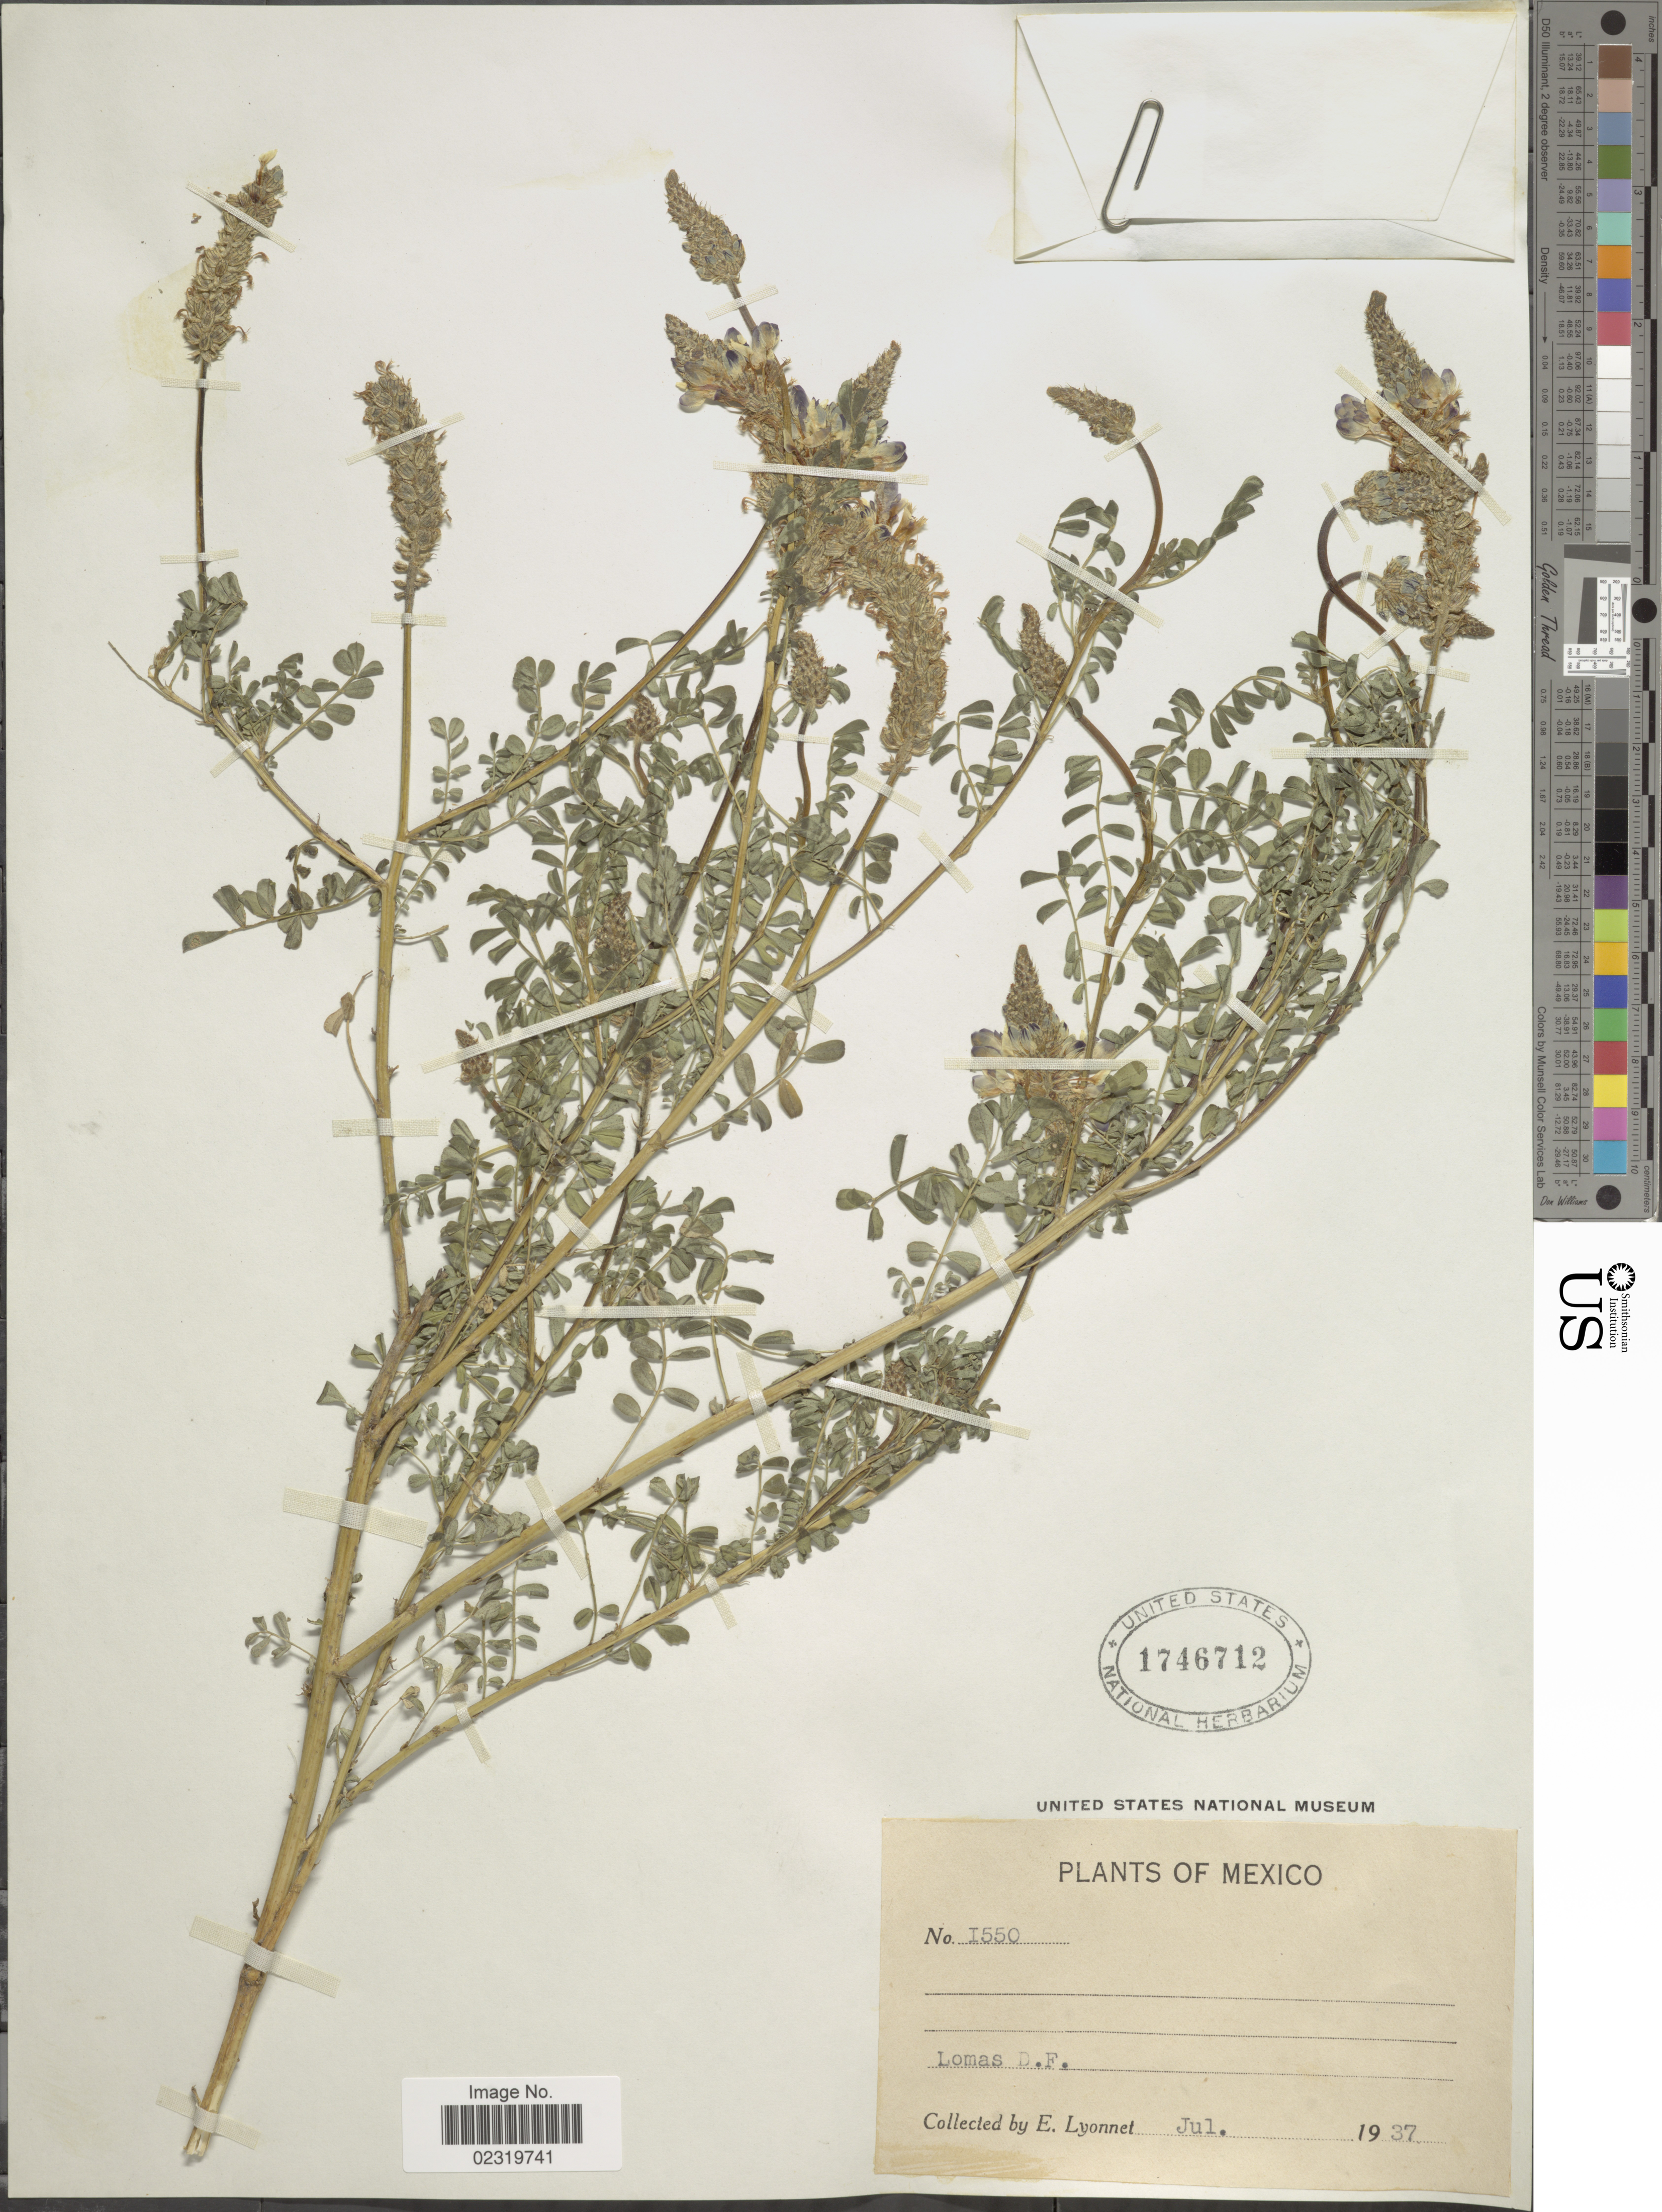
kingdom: Plantae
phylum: Tracheophyta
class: Magnoliopsida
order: Fabales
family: Fabaceae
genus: Dalea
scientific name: Dalea obovatifolia var. obovatifolia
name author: Ortega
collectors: E. Lyonnet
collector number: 1550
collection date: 1937-07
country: Mexico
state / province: Distrito Federal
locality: Lomas D. F.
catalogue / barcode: US 1746712